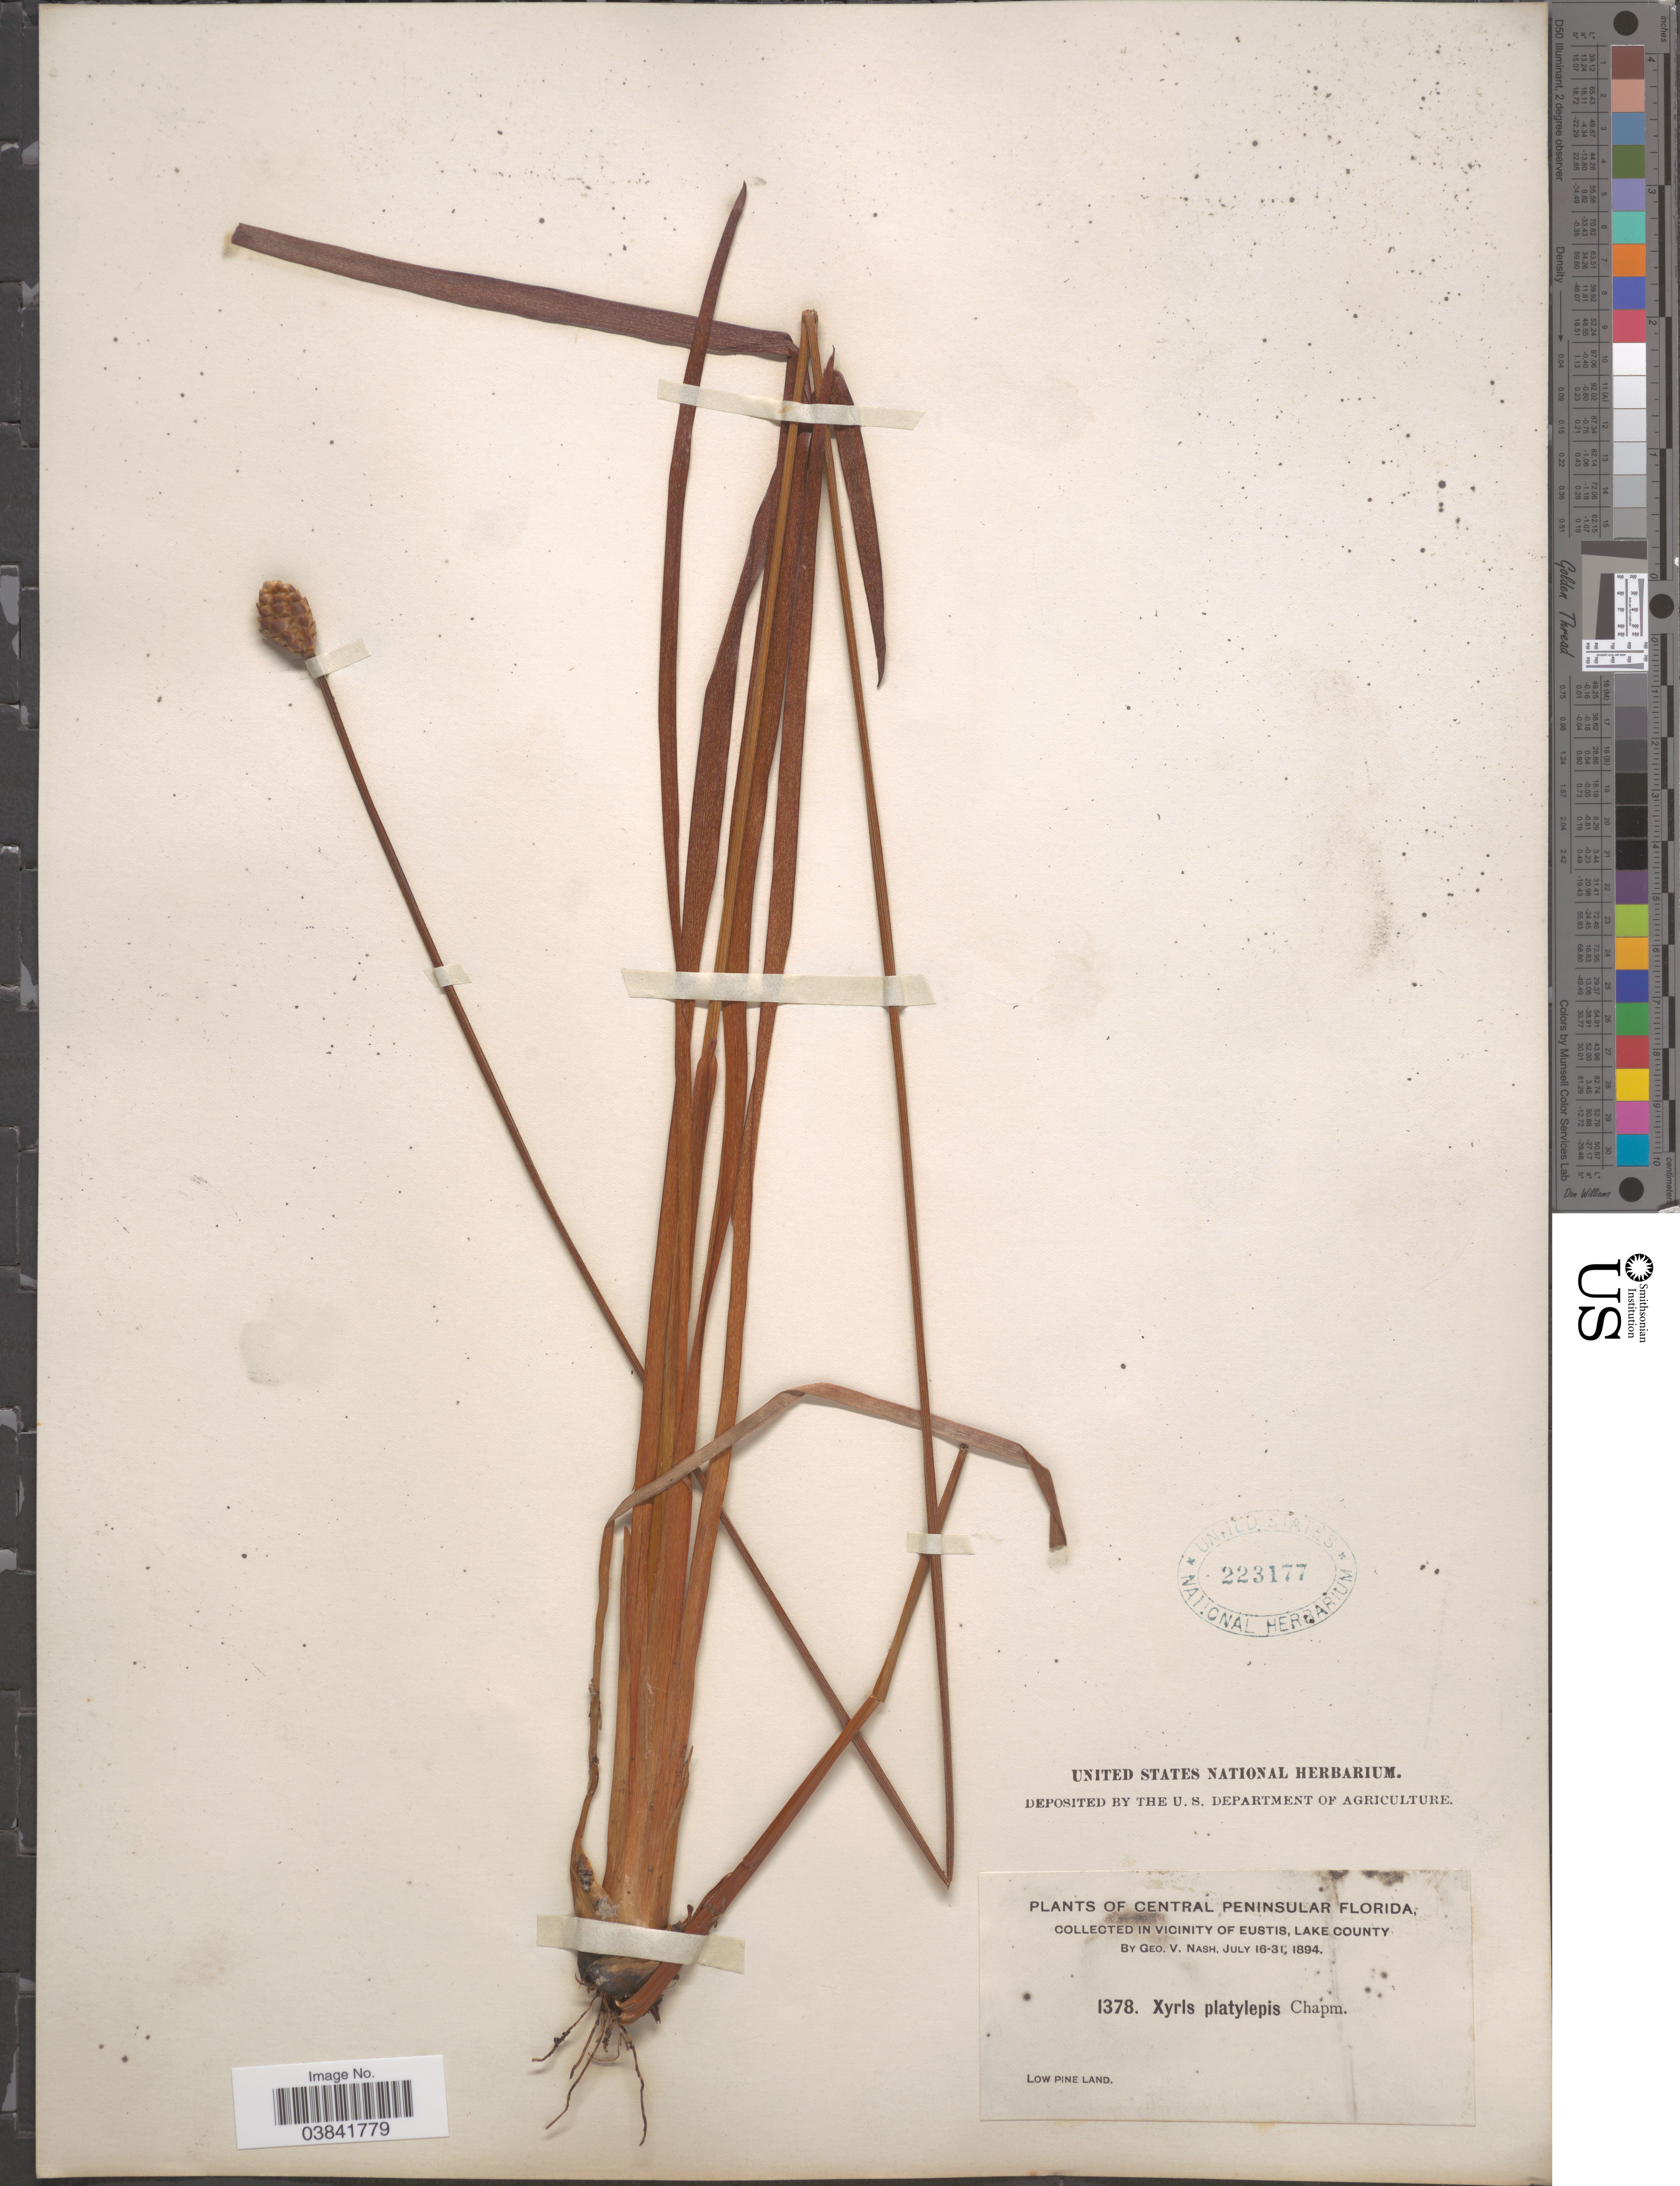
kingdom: Plantae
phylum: Tracheophyta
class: Liliopsida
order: Poales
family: Xyridaceae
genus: Xyris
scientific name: Xyris platylepis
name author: Chapm.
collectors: G. V. Nash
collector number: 1378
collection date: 1894-07-16/1894-07-31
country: United States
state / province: Florida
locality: Central Peninsular Florida. In vicinity of Eustis, Lake County.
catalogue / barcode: US 223177